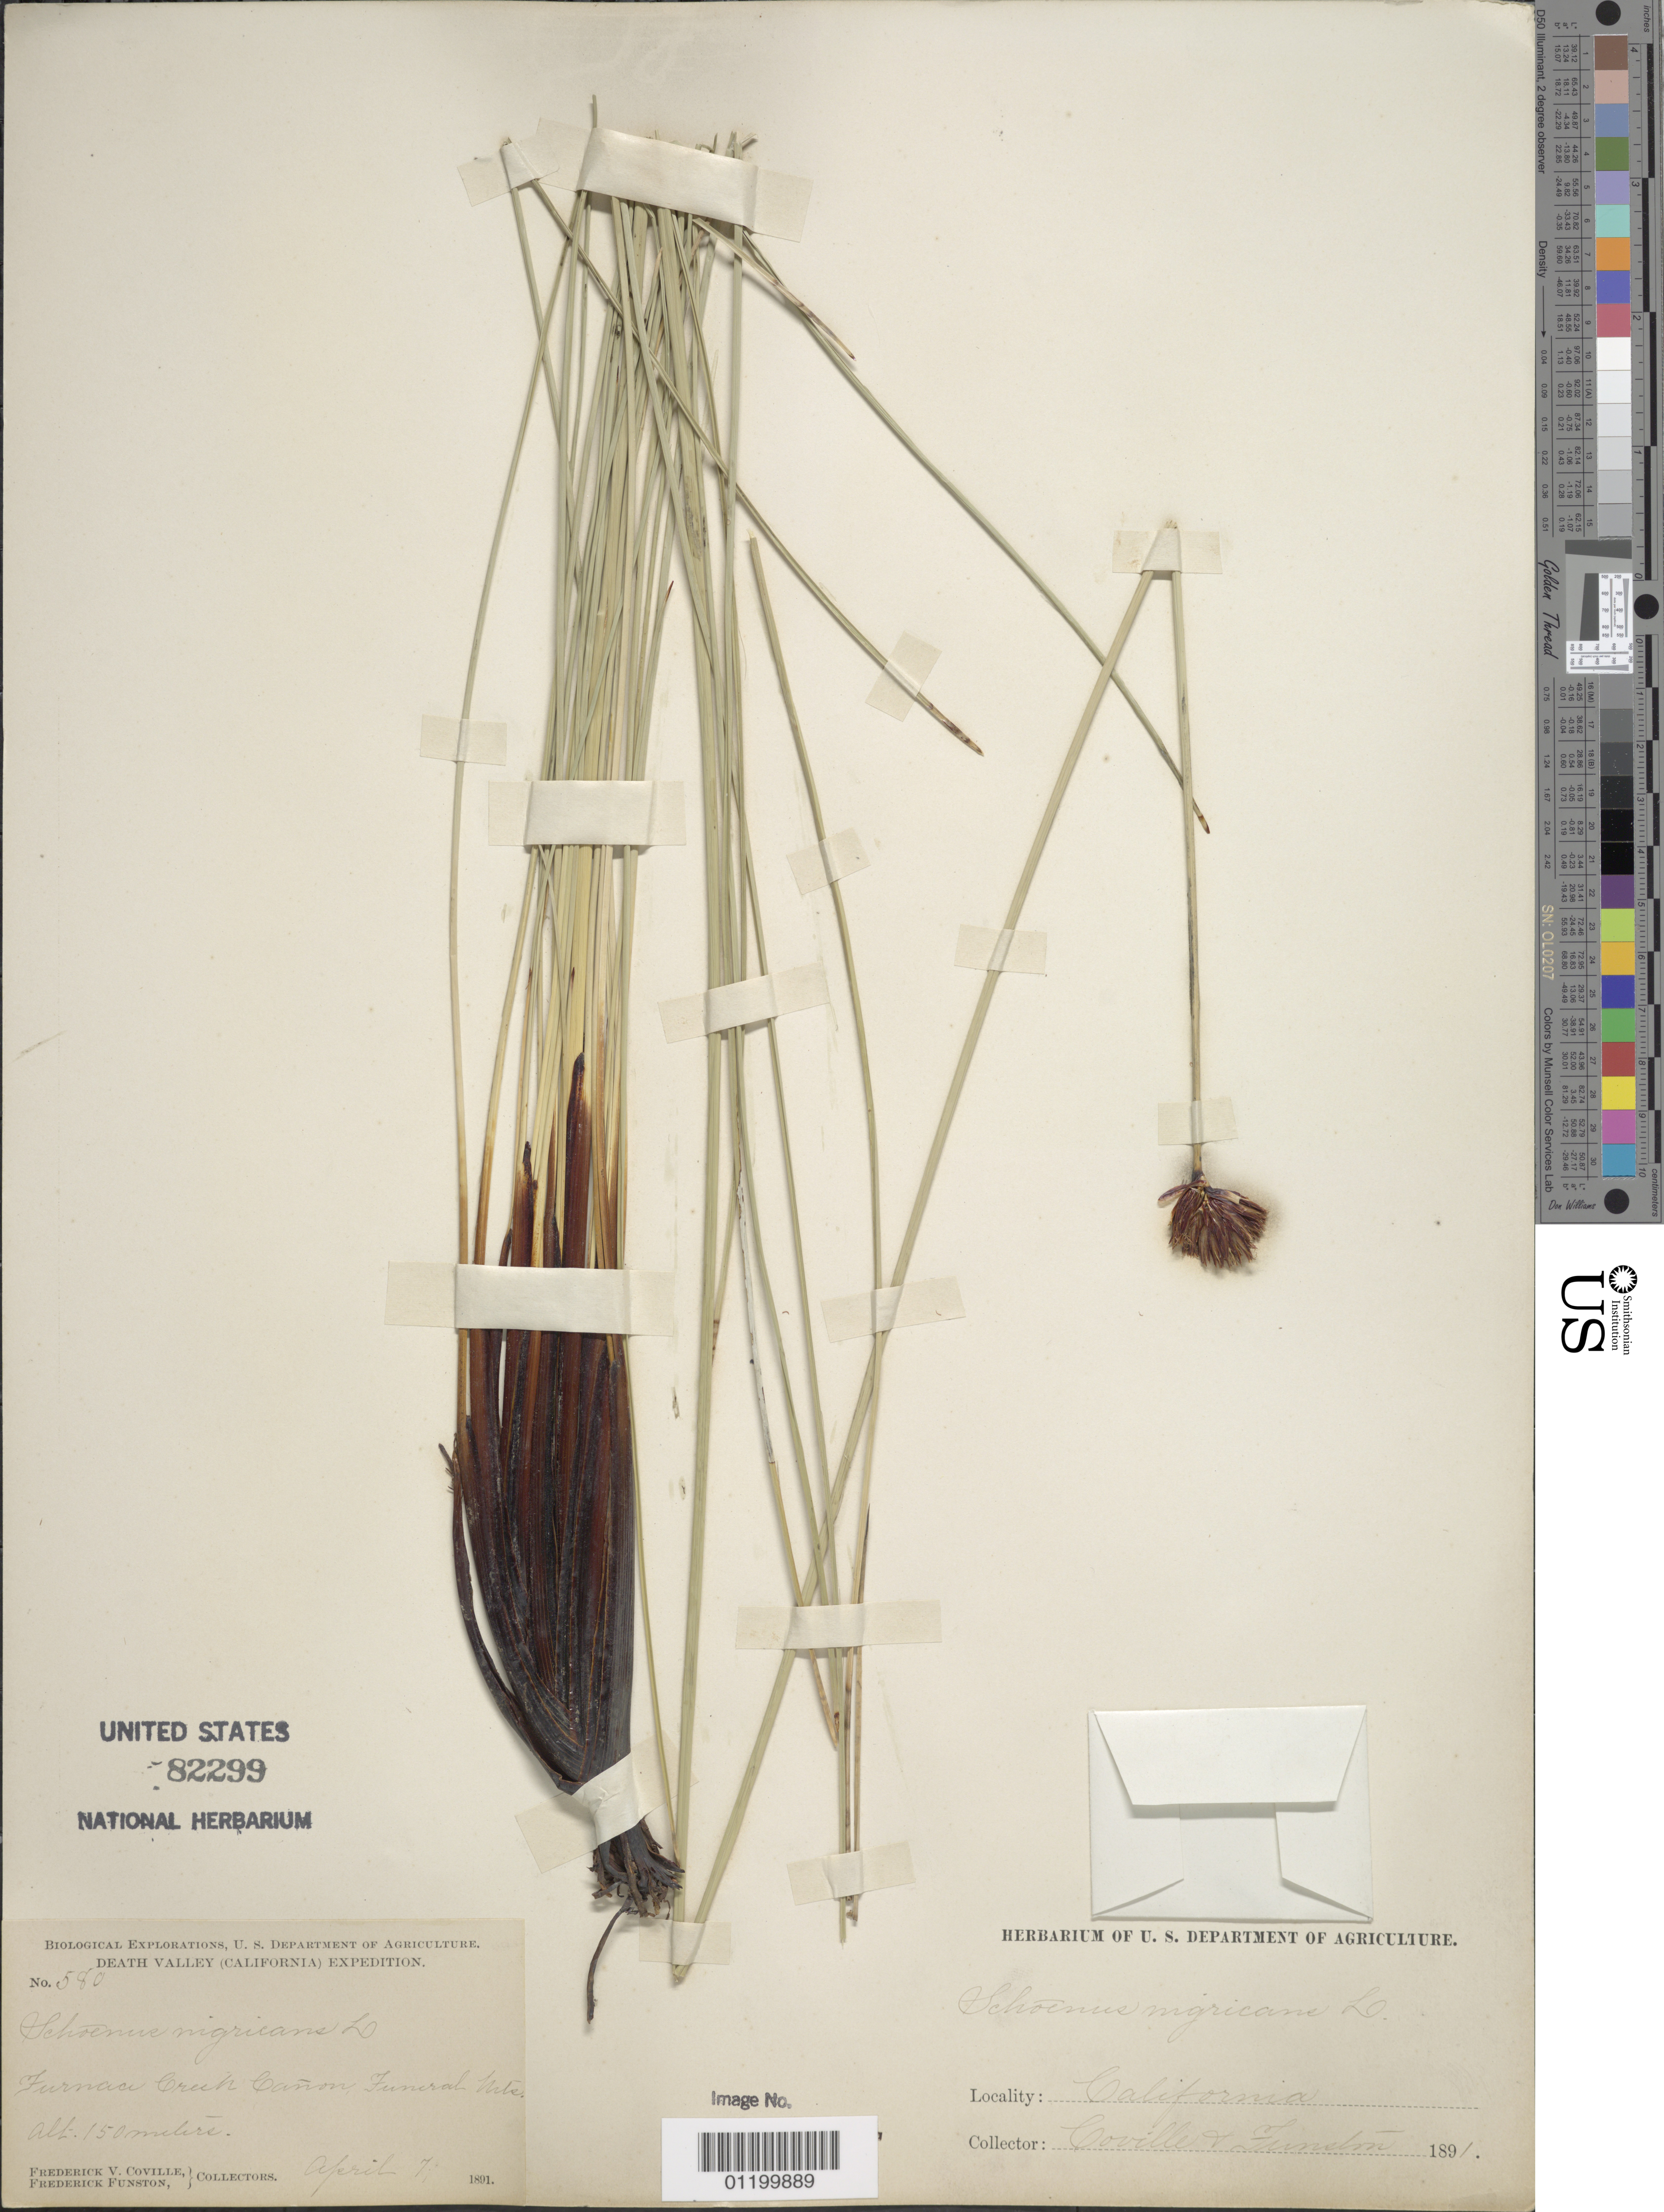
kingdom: Plantae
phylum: Tracheophyta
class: Liliopsida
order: Poales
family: Cyperaceae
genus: Schoenus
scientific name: Schoenus nigricans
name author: L.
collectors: F. V. Coville & F. Funston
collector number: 580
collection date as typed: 07 Apr 1891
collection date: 1891-04-07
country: United States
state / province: California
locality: Furnace Creek Canyon, Funeral Mts.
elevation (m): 150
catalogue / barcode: US 82299